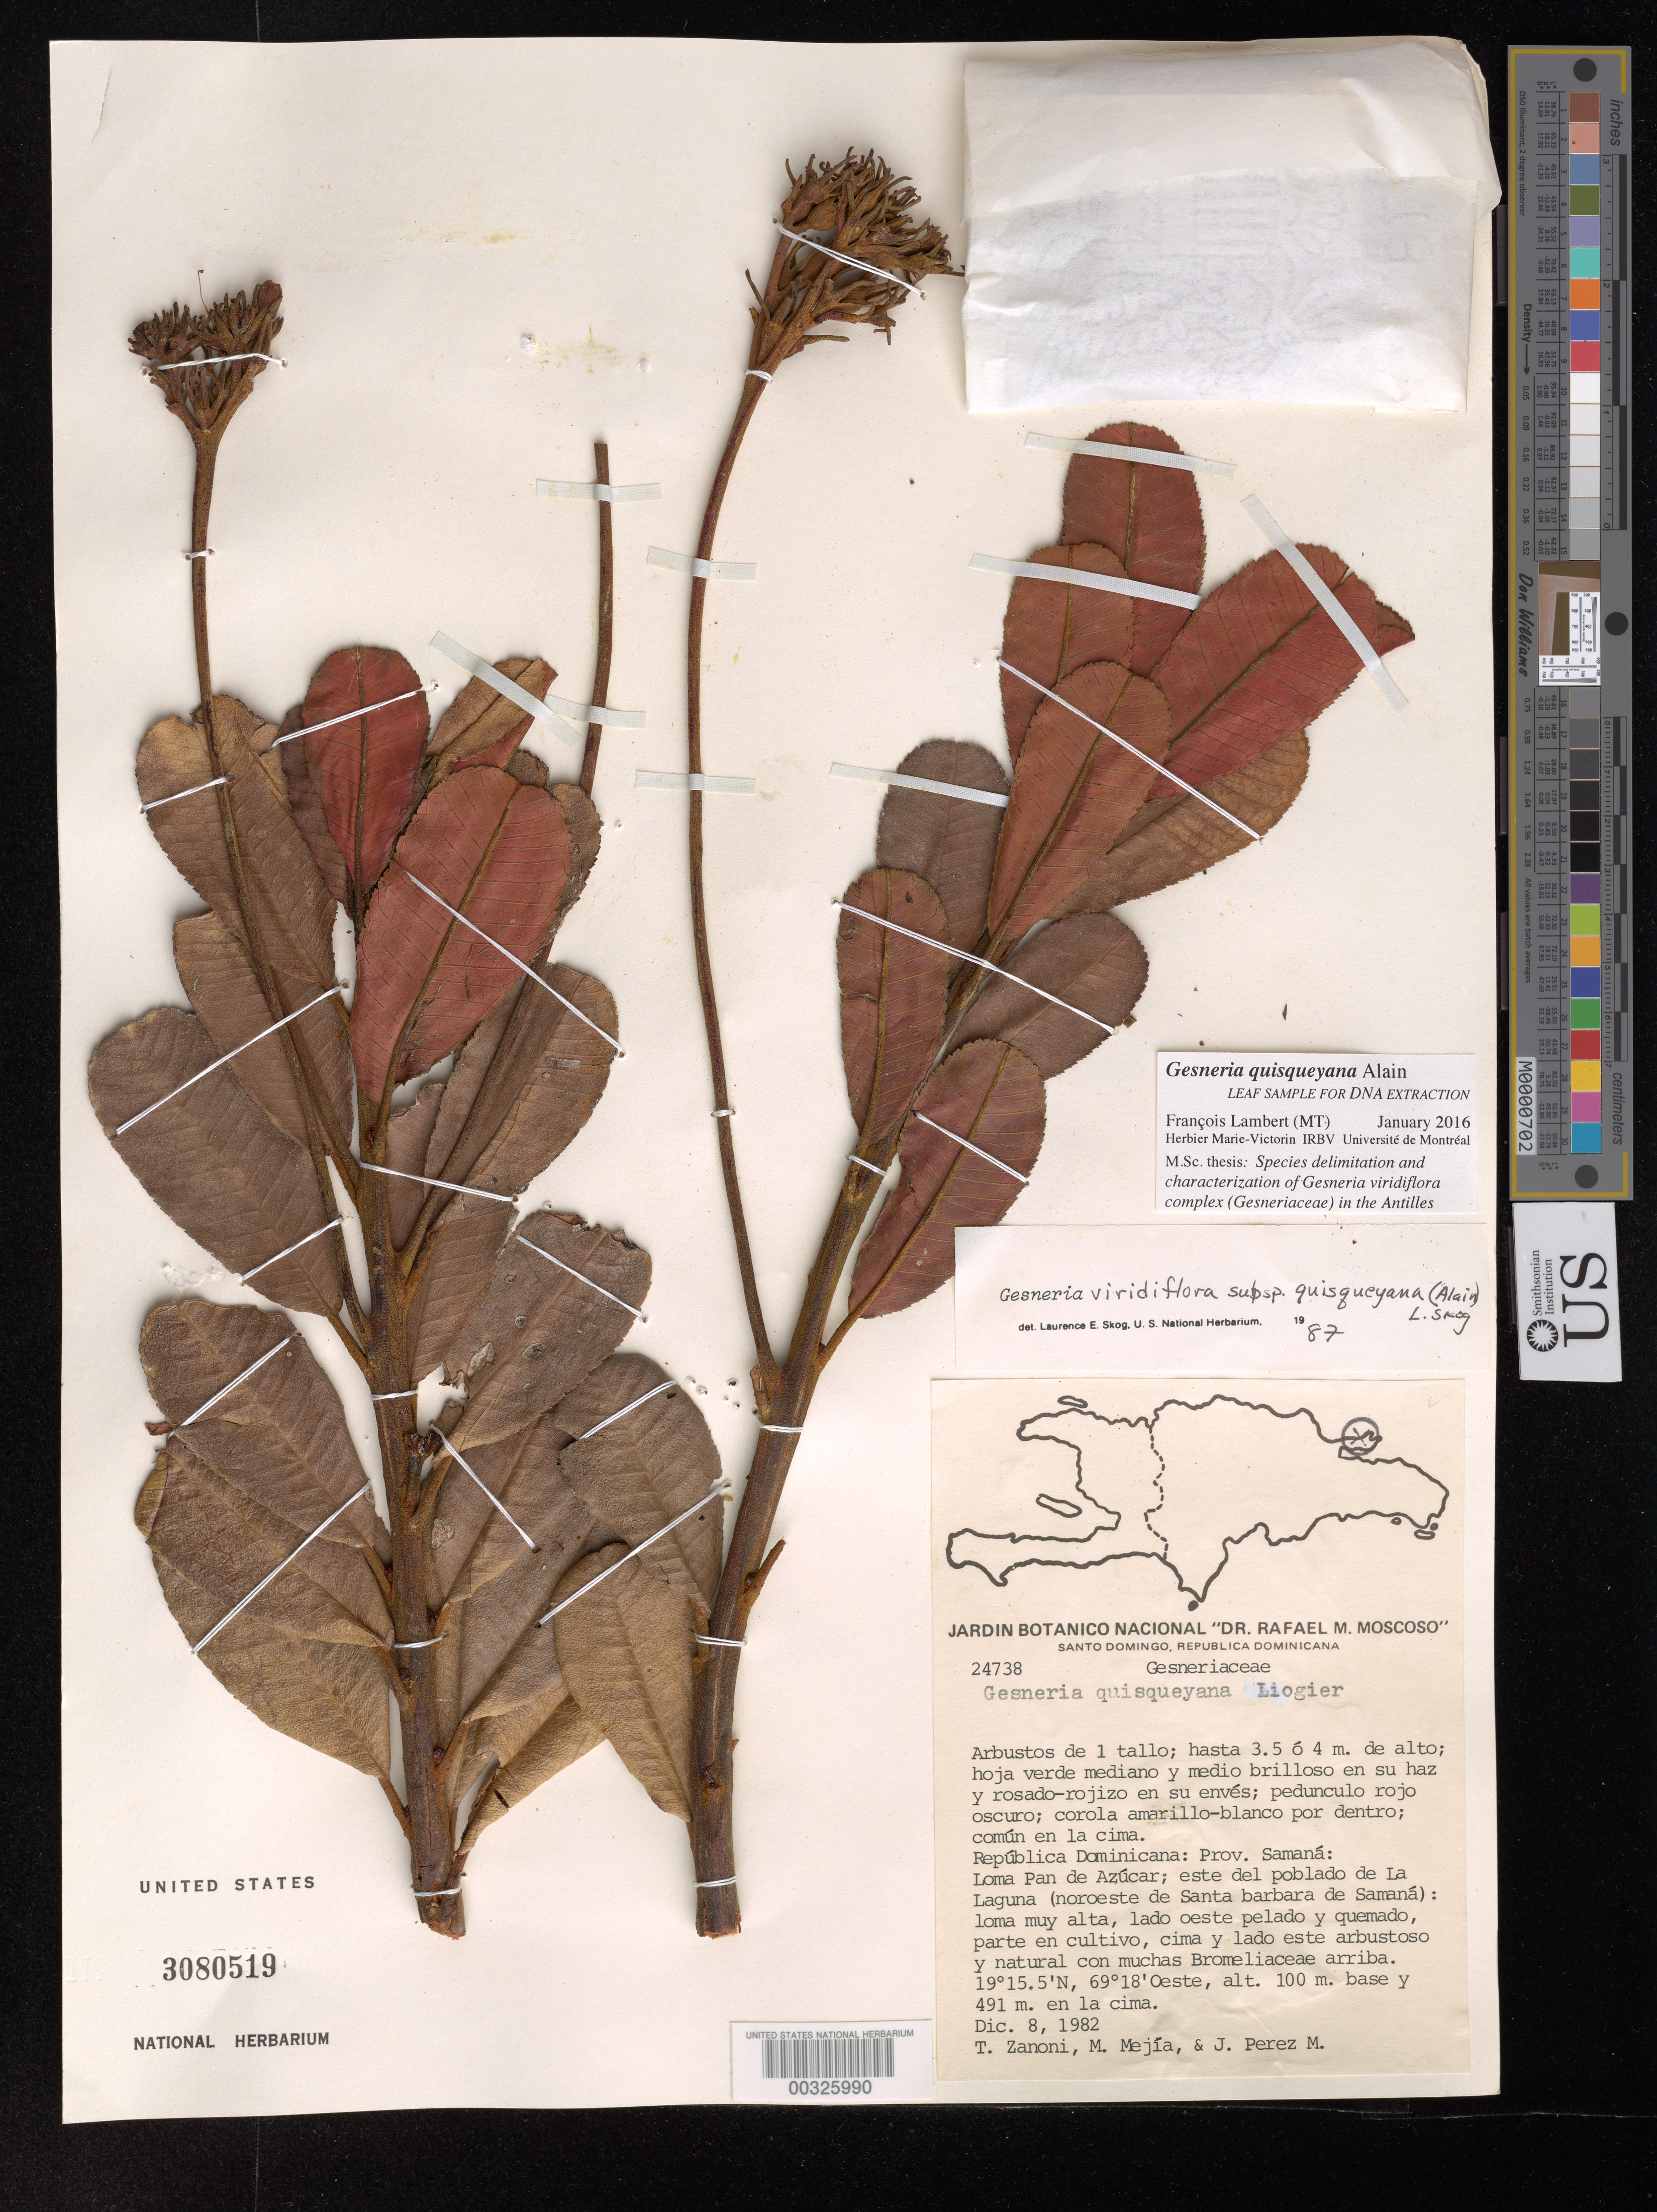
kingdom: Plantae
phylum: Tracheophyta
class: Magnoliopsida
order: Lamiales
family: Gesneriaceae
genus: Gesneria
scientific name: Gesneria quisqueyana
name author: Alain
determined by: Lambert, Francois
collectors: T. A. Zanoni, M. Mejia & J. Perez-M.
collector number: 24738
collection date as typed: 08 Dec 1982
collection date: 1982-12-08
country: Dominican Republic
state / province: Samaná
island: Hispaniola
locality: Loma Pan de Azúcar: E del poblado de La Laguna (NW de Santa Barbara de Samaná)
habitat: Loma muy alta, lado oeste pelado y quemado, parte en cultivo, cima y lado este arbustoso y natural con muchas Bromeliaceae arriba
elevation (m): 100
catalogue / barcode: US 3080519